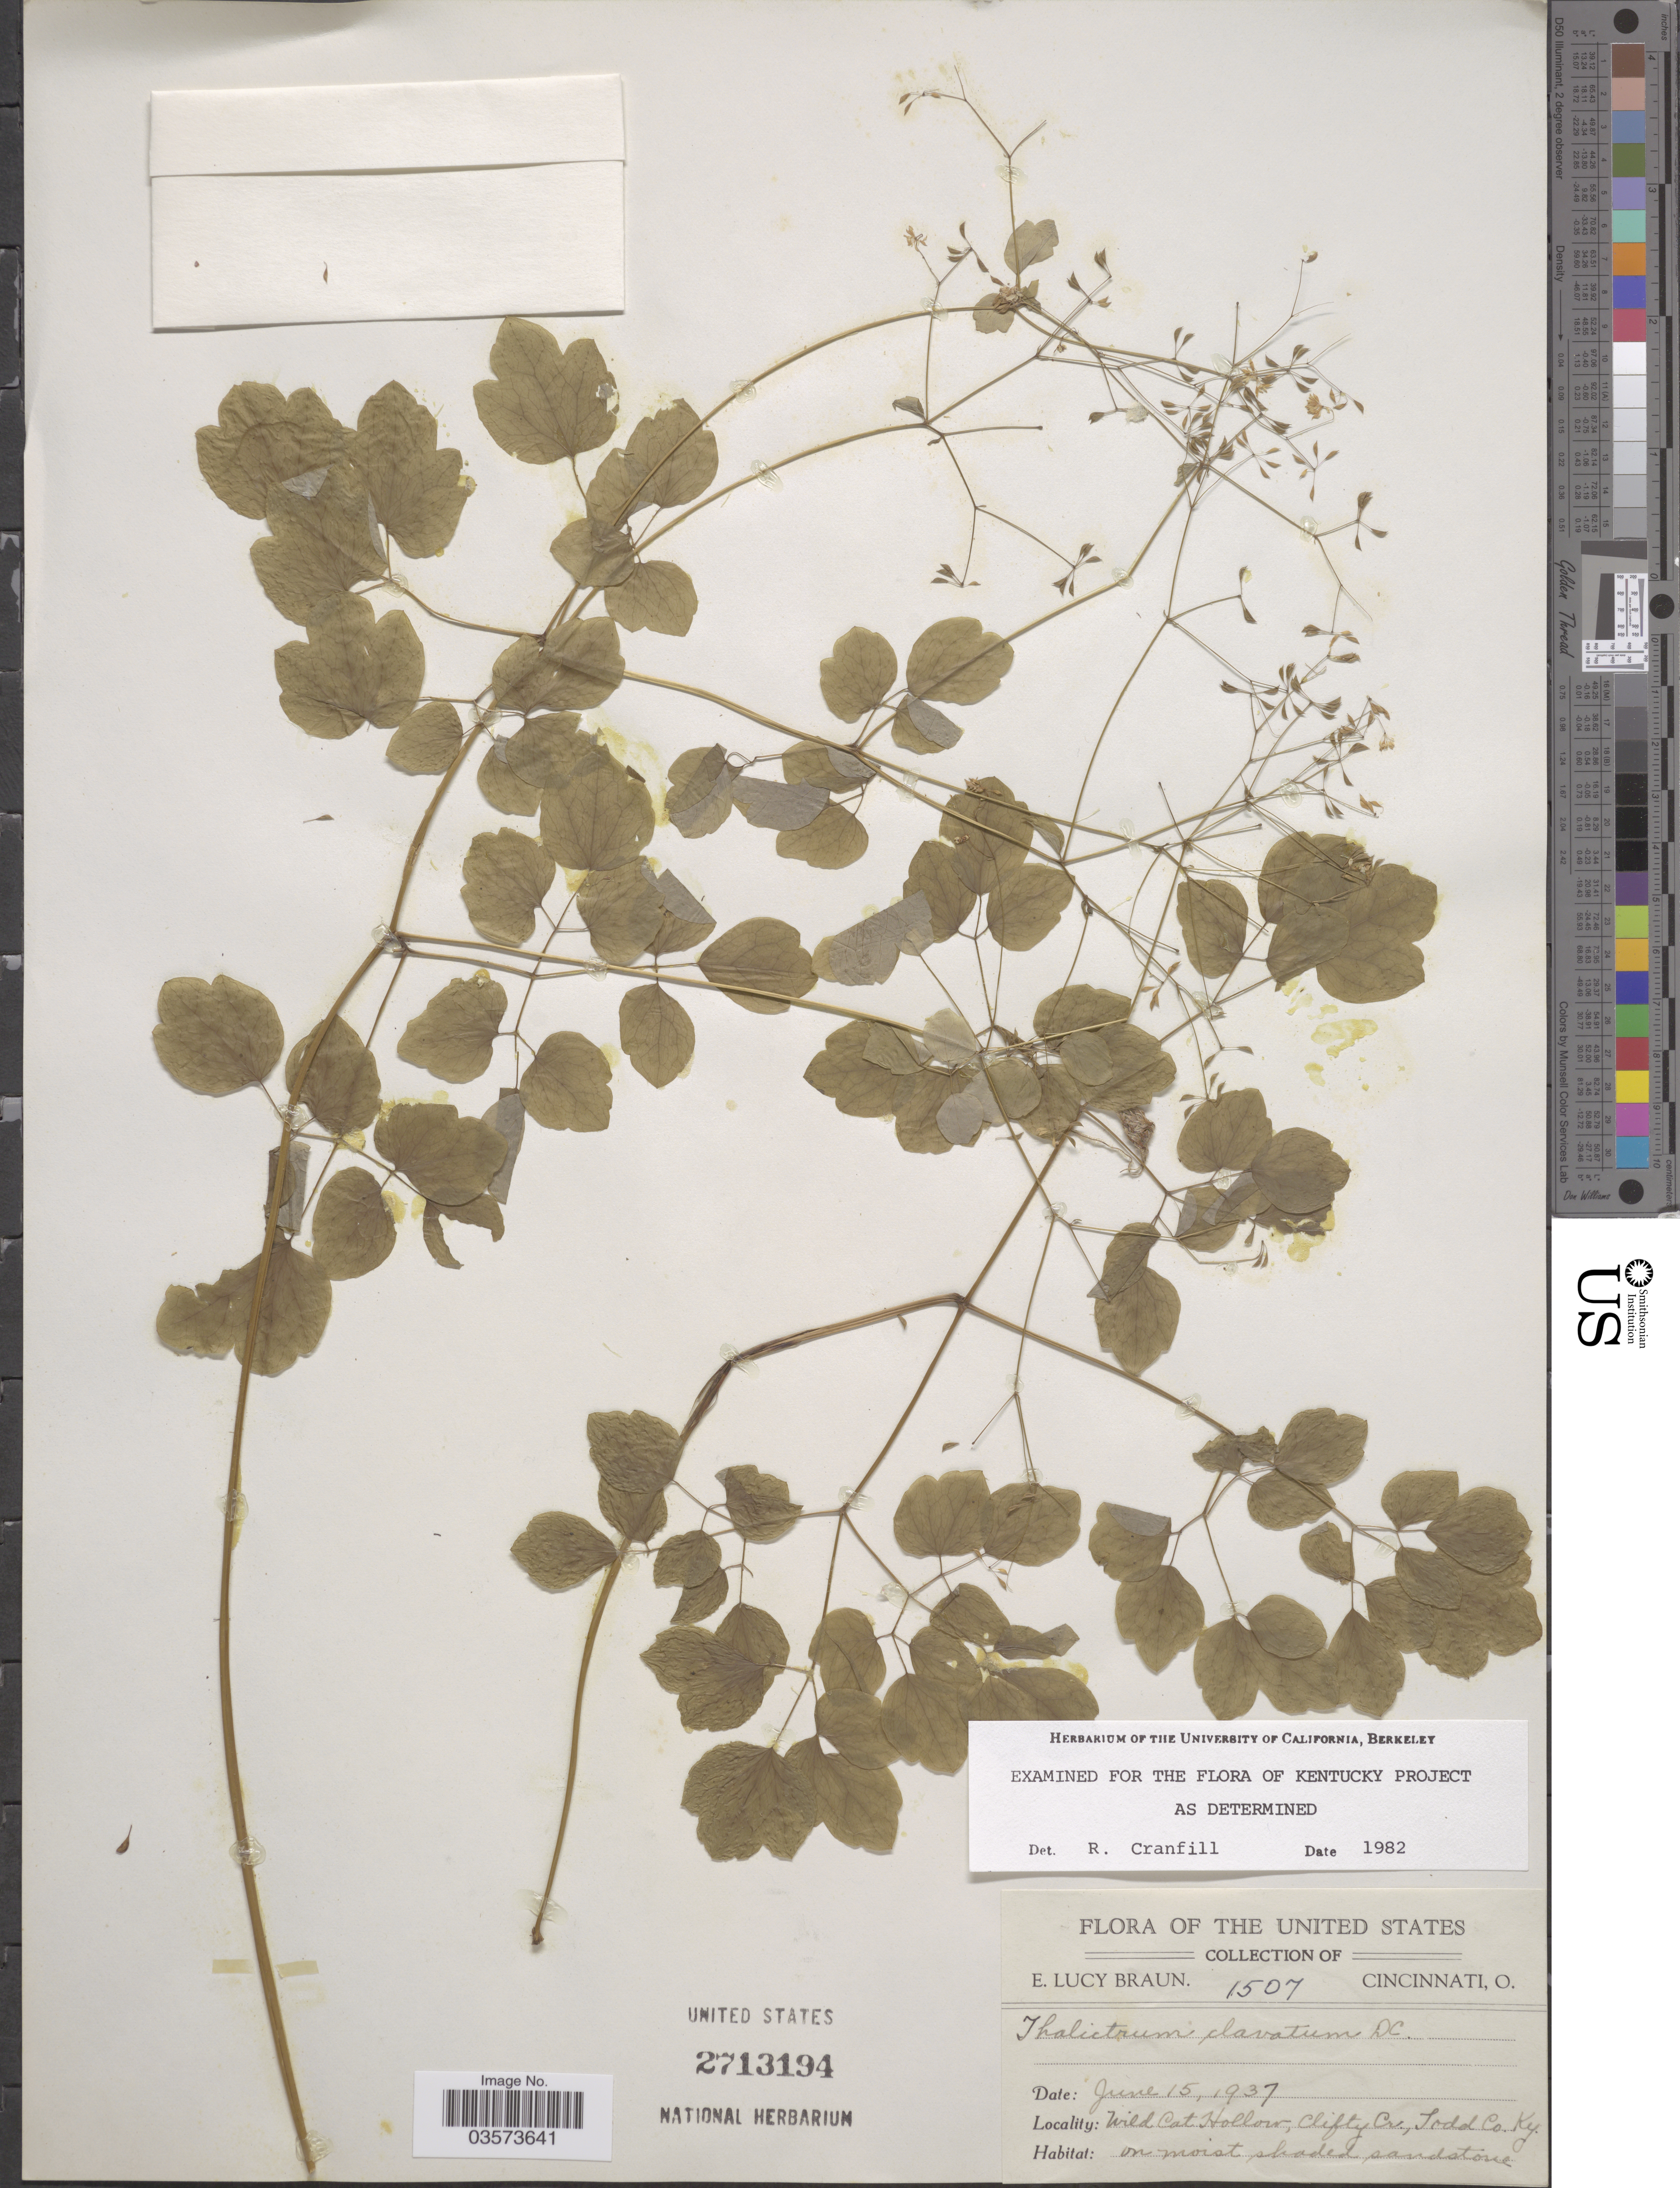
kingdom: Plantae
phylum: Tracheophyta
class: Magnoliopsida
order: Ranunculales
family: Ranunculaceae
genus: Thalictrum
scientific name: Thalictrum clavatum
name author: DC.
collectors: E. L. Braun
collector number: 1507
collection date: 1937-06-15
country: United States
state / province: Kentucky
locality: Wild Cat Hollow, Clifty Cr., Todd Co.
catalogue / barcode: US 2713194